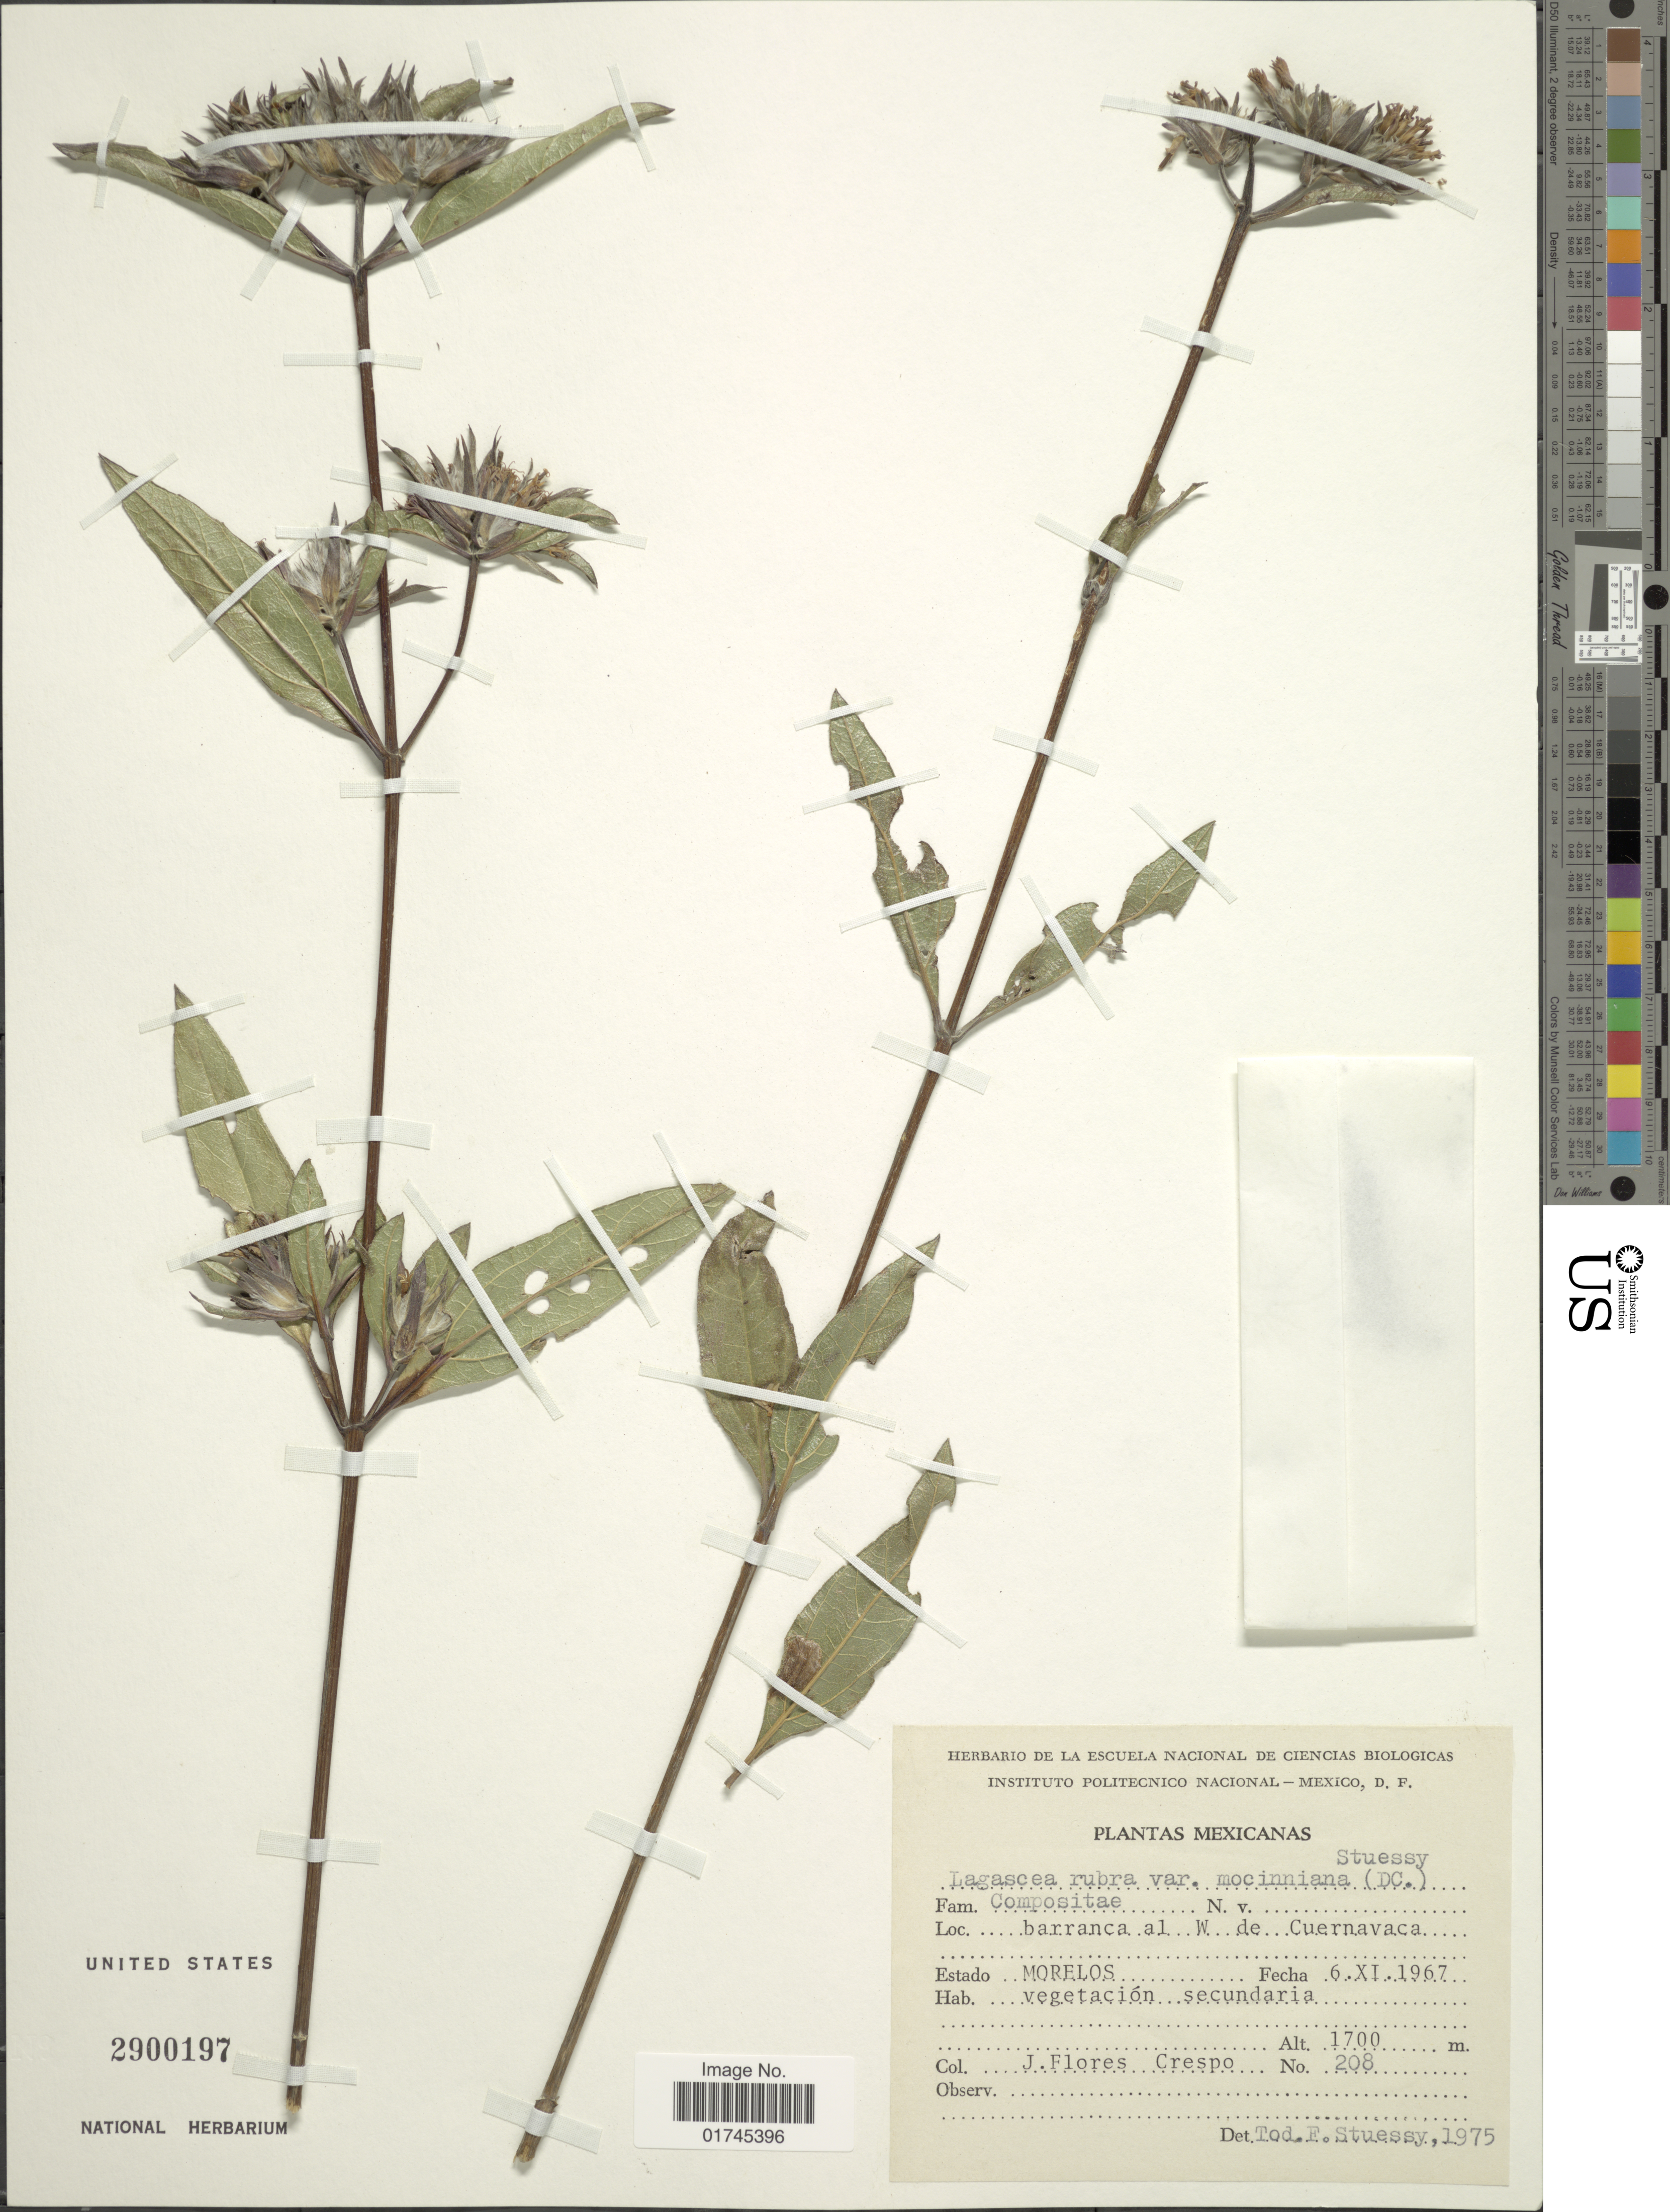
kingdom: Plantae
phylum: Tracheophyta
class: Magnoliopsida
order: Asterales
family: Asteraceae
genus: Lagascea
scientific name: Lagascea rigida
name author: Cav.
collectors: J. Crespo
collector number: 208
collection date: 1967-11-06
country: Mexico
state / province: Morelos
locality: Barranca al W de Cuernavaca.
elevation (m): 1700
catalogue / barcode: US 2900197